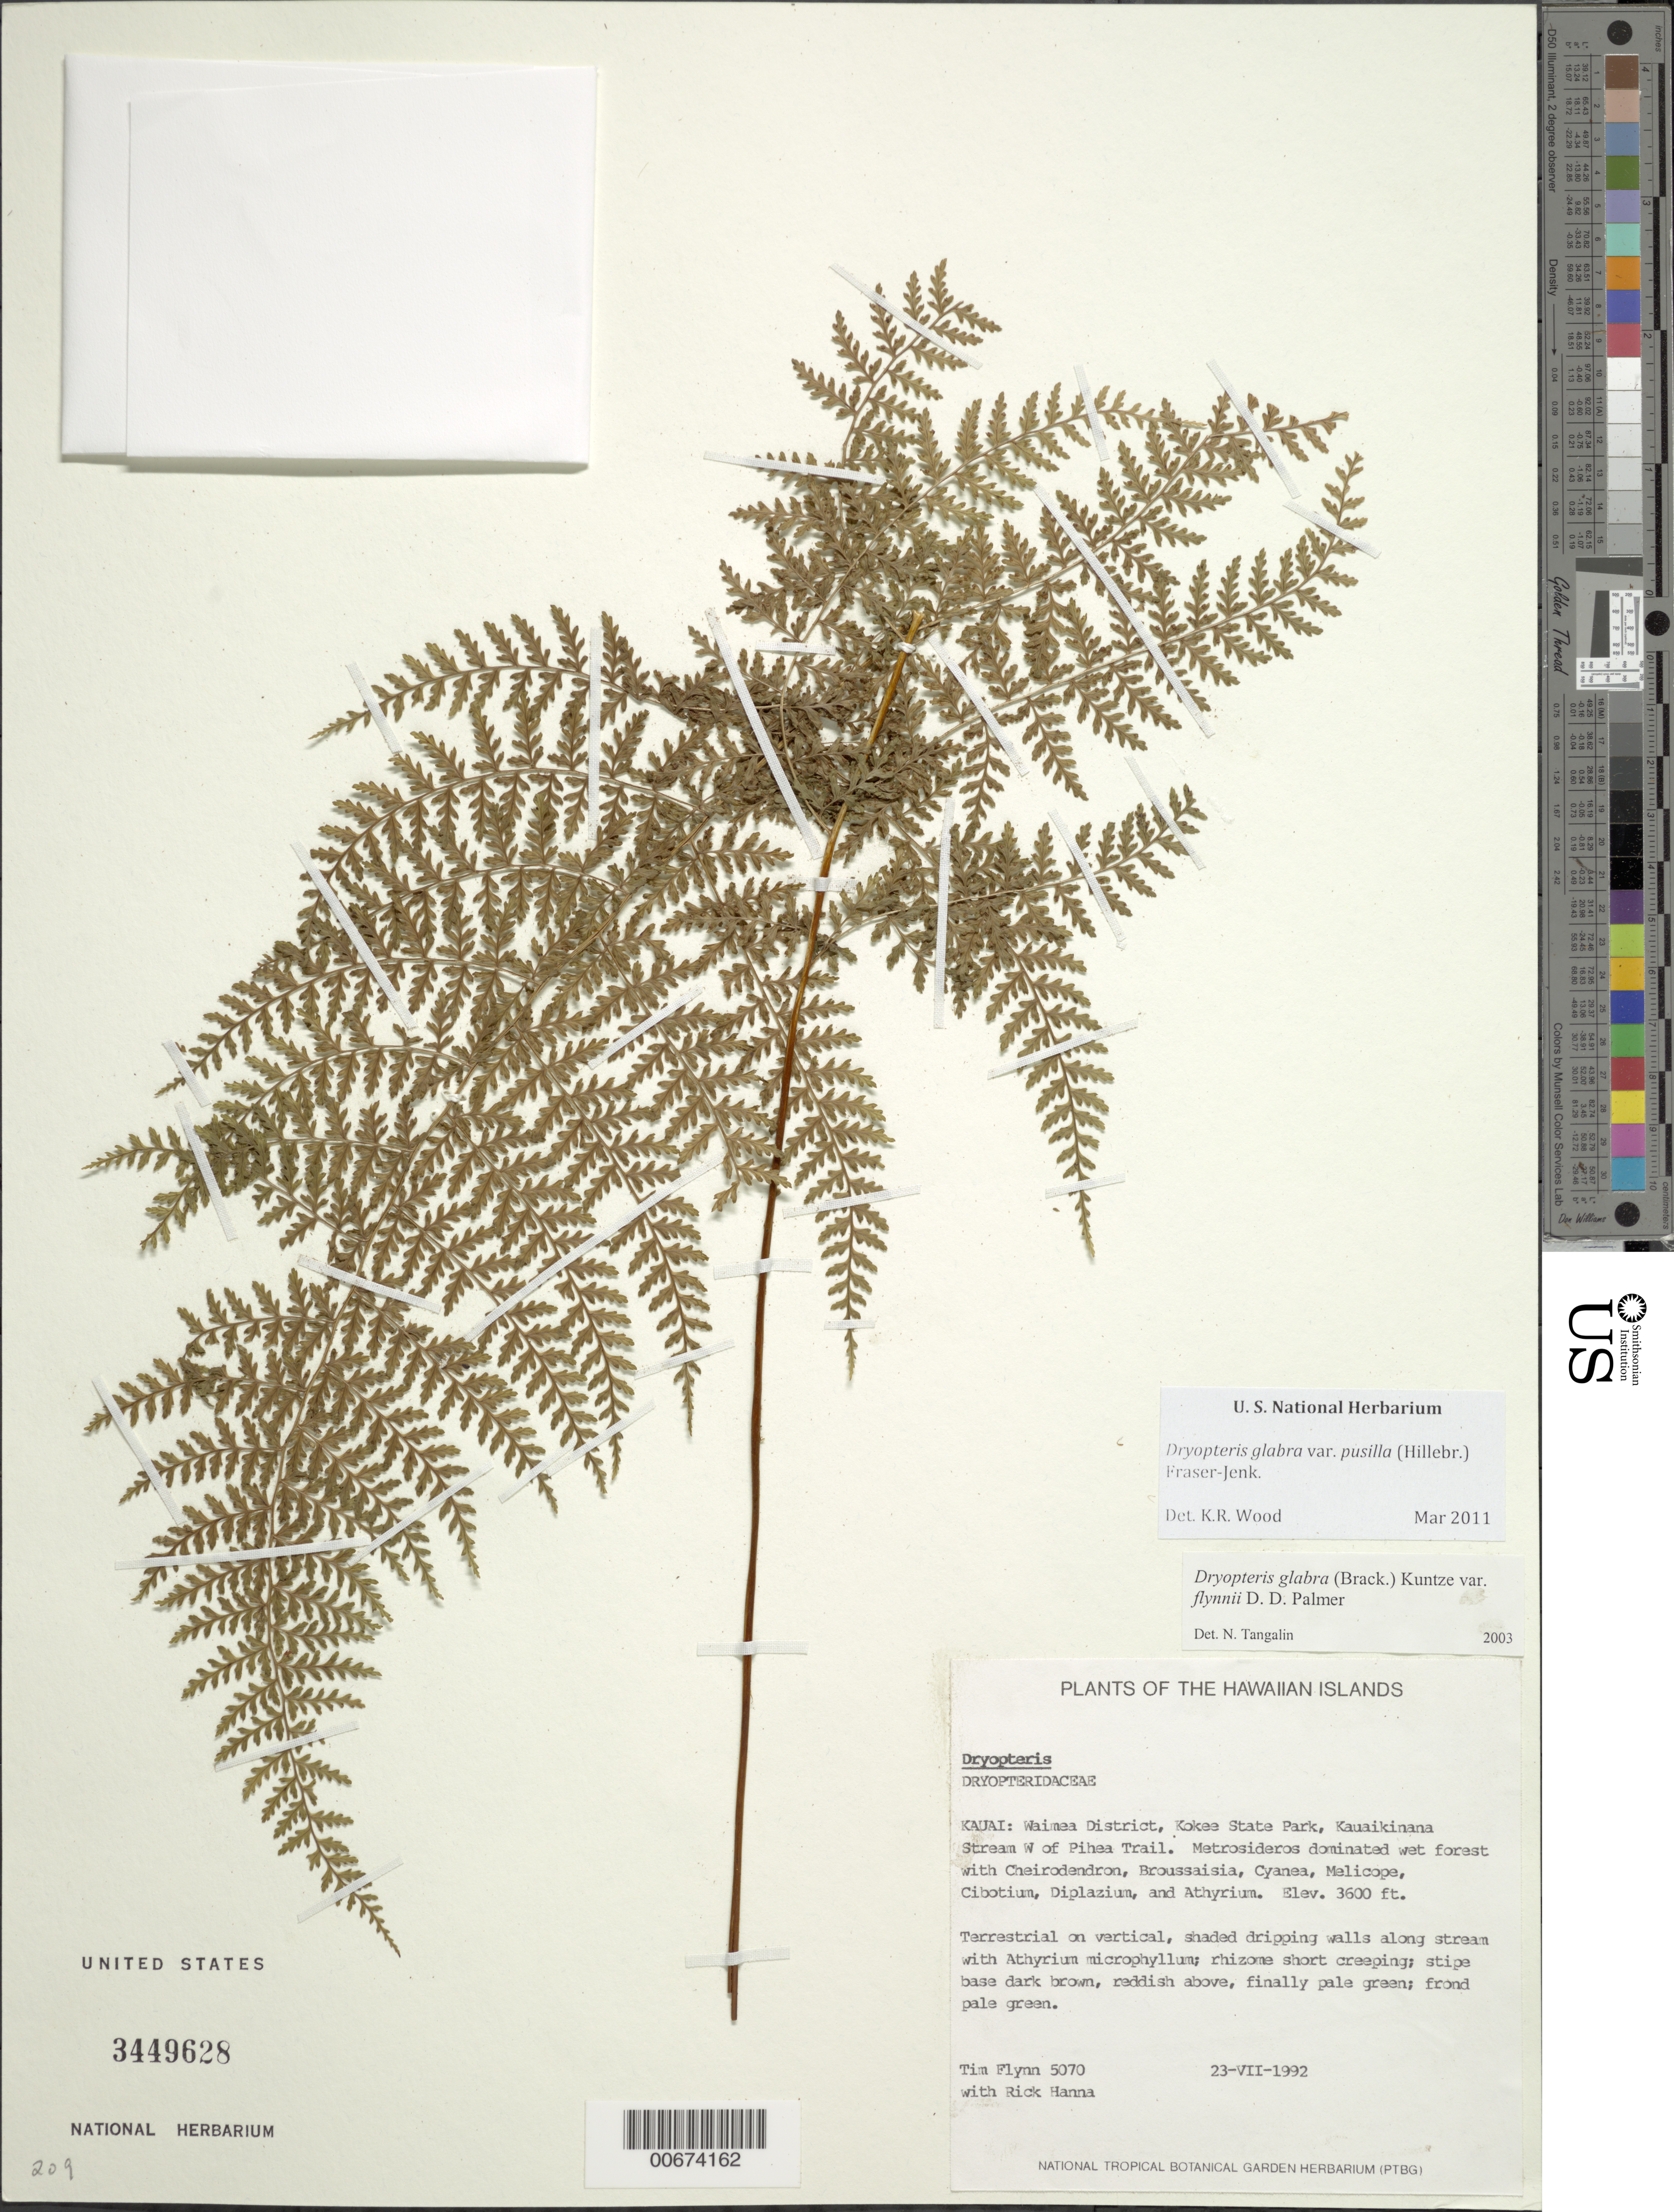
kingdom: Plantae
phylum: Tracheophyta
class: Polypodiopsida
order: Polypodiales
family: Dryopteridaceae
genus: Dryopteris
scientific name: Dryopteris glabra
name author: (Brack.) Kuntze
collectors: T. W. Flynn & R. Hanna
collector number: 5070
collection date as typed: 23 Jul 1992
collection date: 1992-07-23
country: United States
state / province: Hawaii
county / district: Kauai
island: Kaua'i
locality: Waimea District, Kokee State Park, Kauaikinana Stream W of Pihea Trail.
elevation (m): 1097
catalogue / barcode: US 3449628